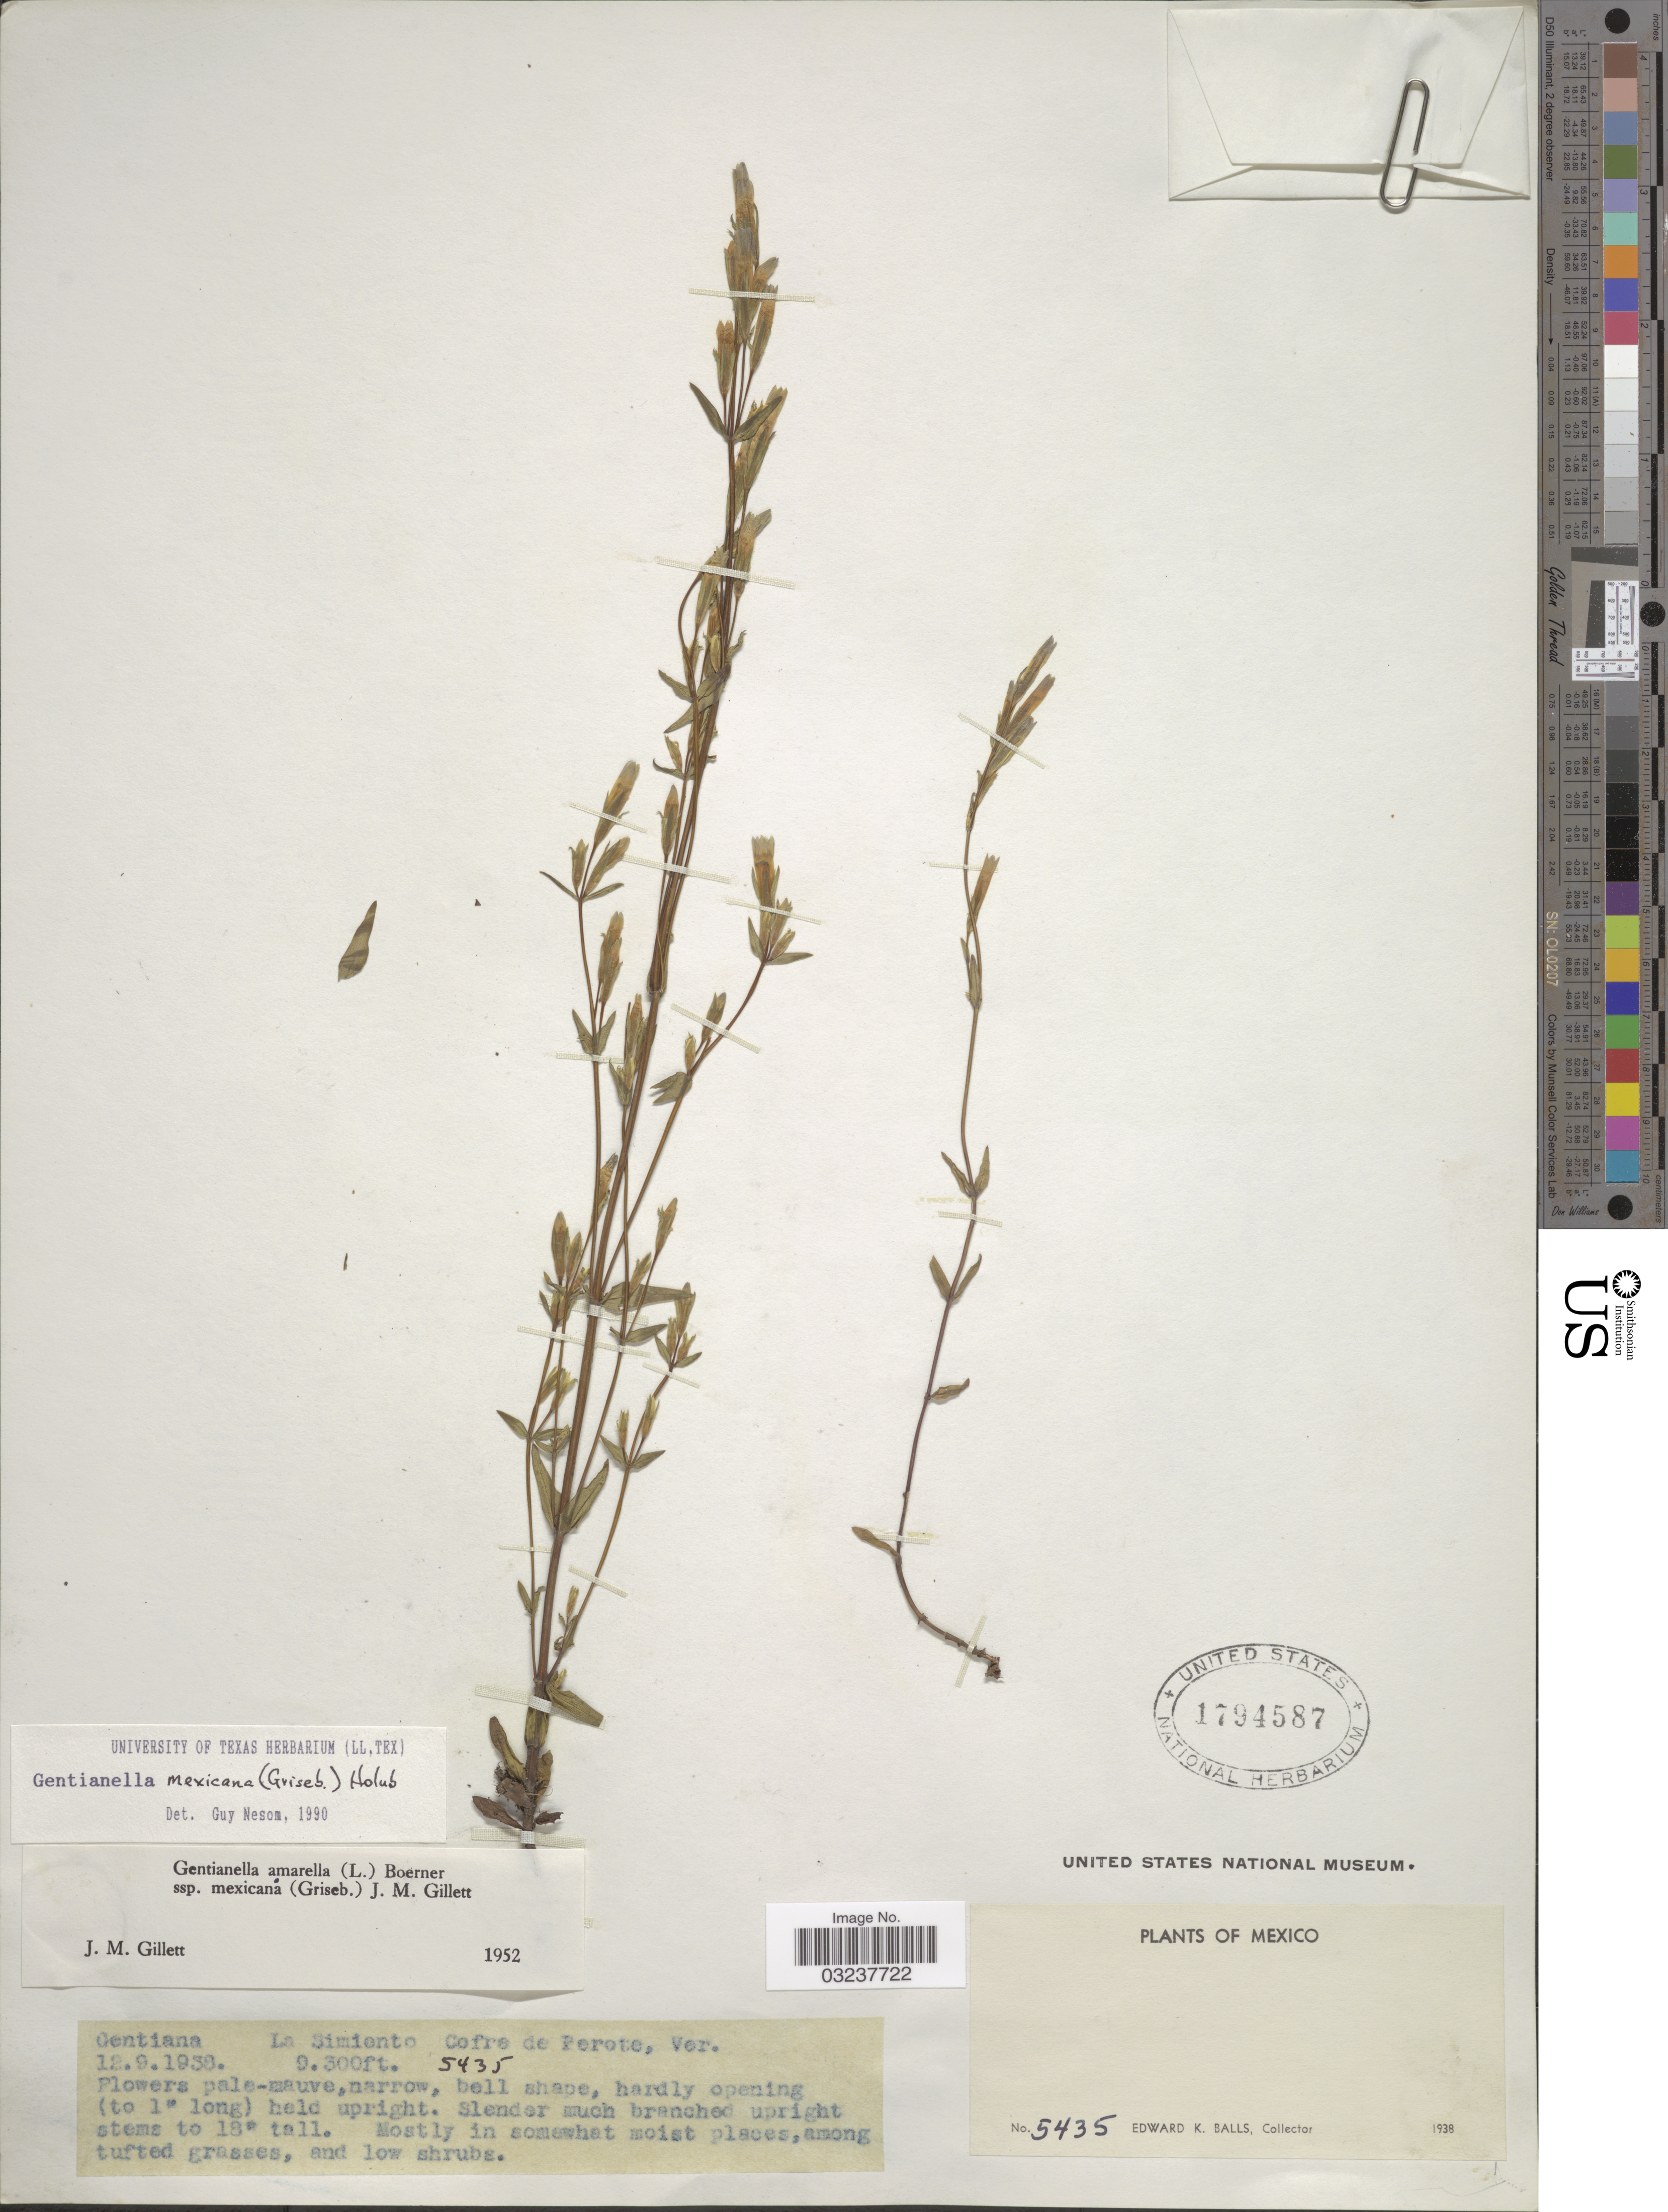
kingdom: Plantae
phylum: Tracheophyta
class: Magnoliopsida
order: Gentianales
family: Gentianaceae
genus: Gentianella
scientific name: Gentianella mexicana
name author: (Griseb.) Holub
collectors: E. K. Balls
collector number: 5435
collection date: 1938-09-12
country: Mexico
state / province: Veracruz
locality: La Simiento, Cofre de Perote, Ver.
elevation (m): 2835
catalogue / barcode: US 1794587